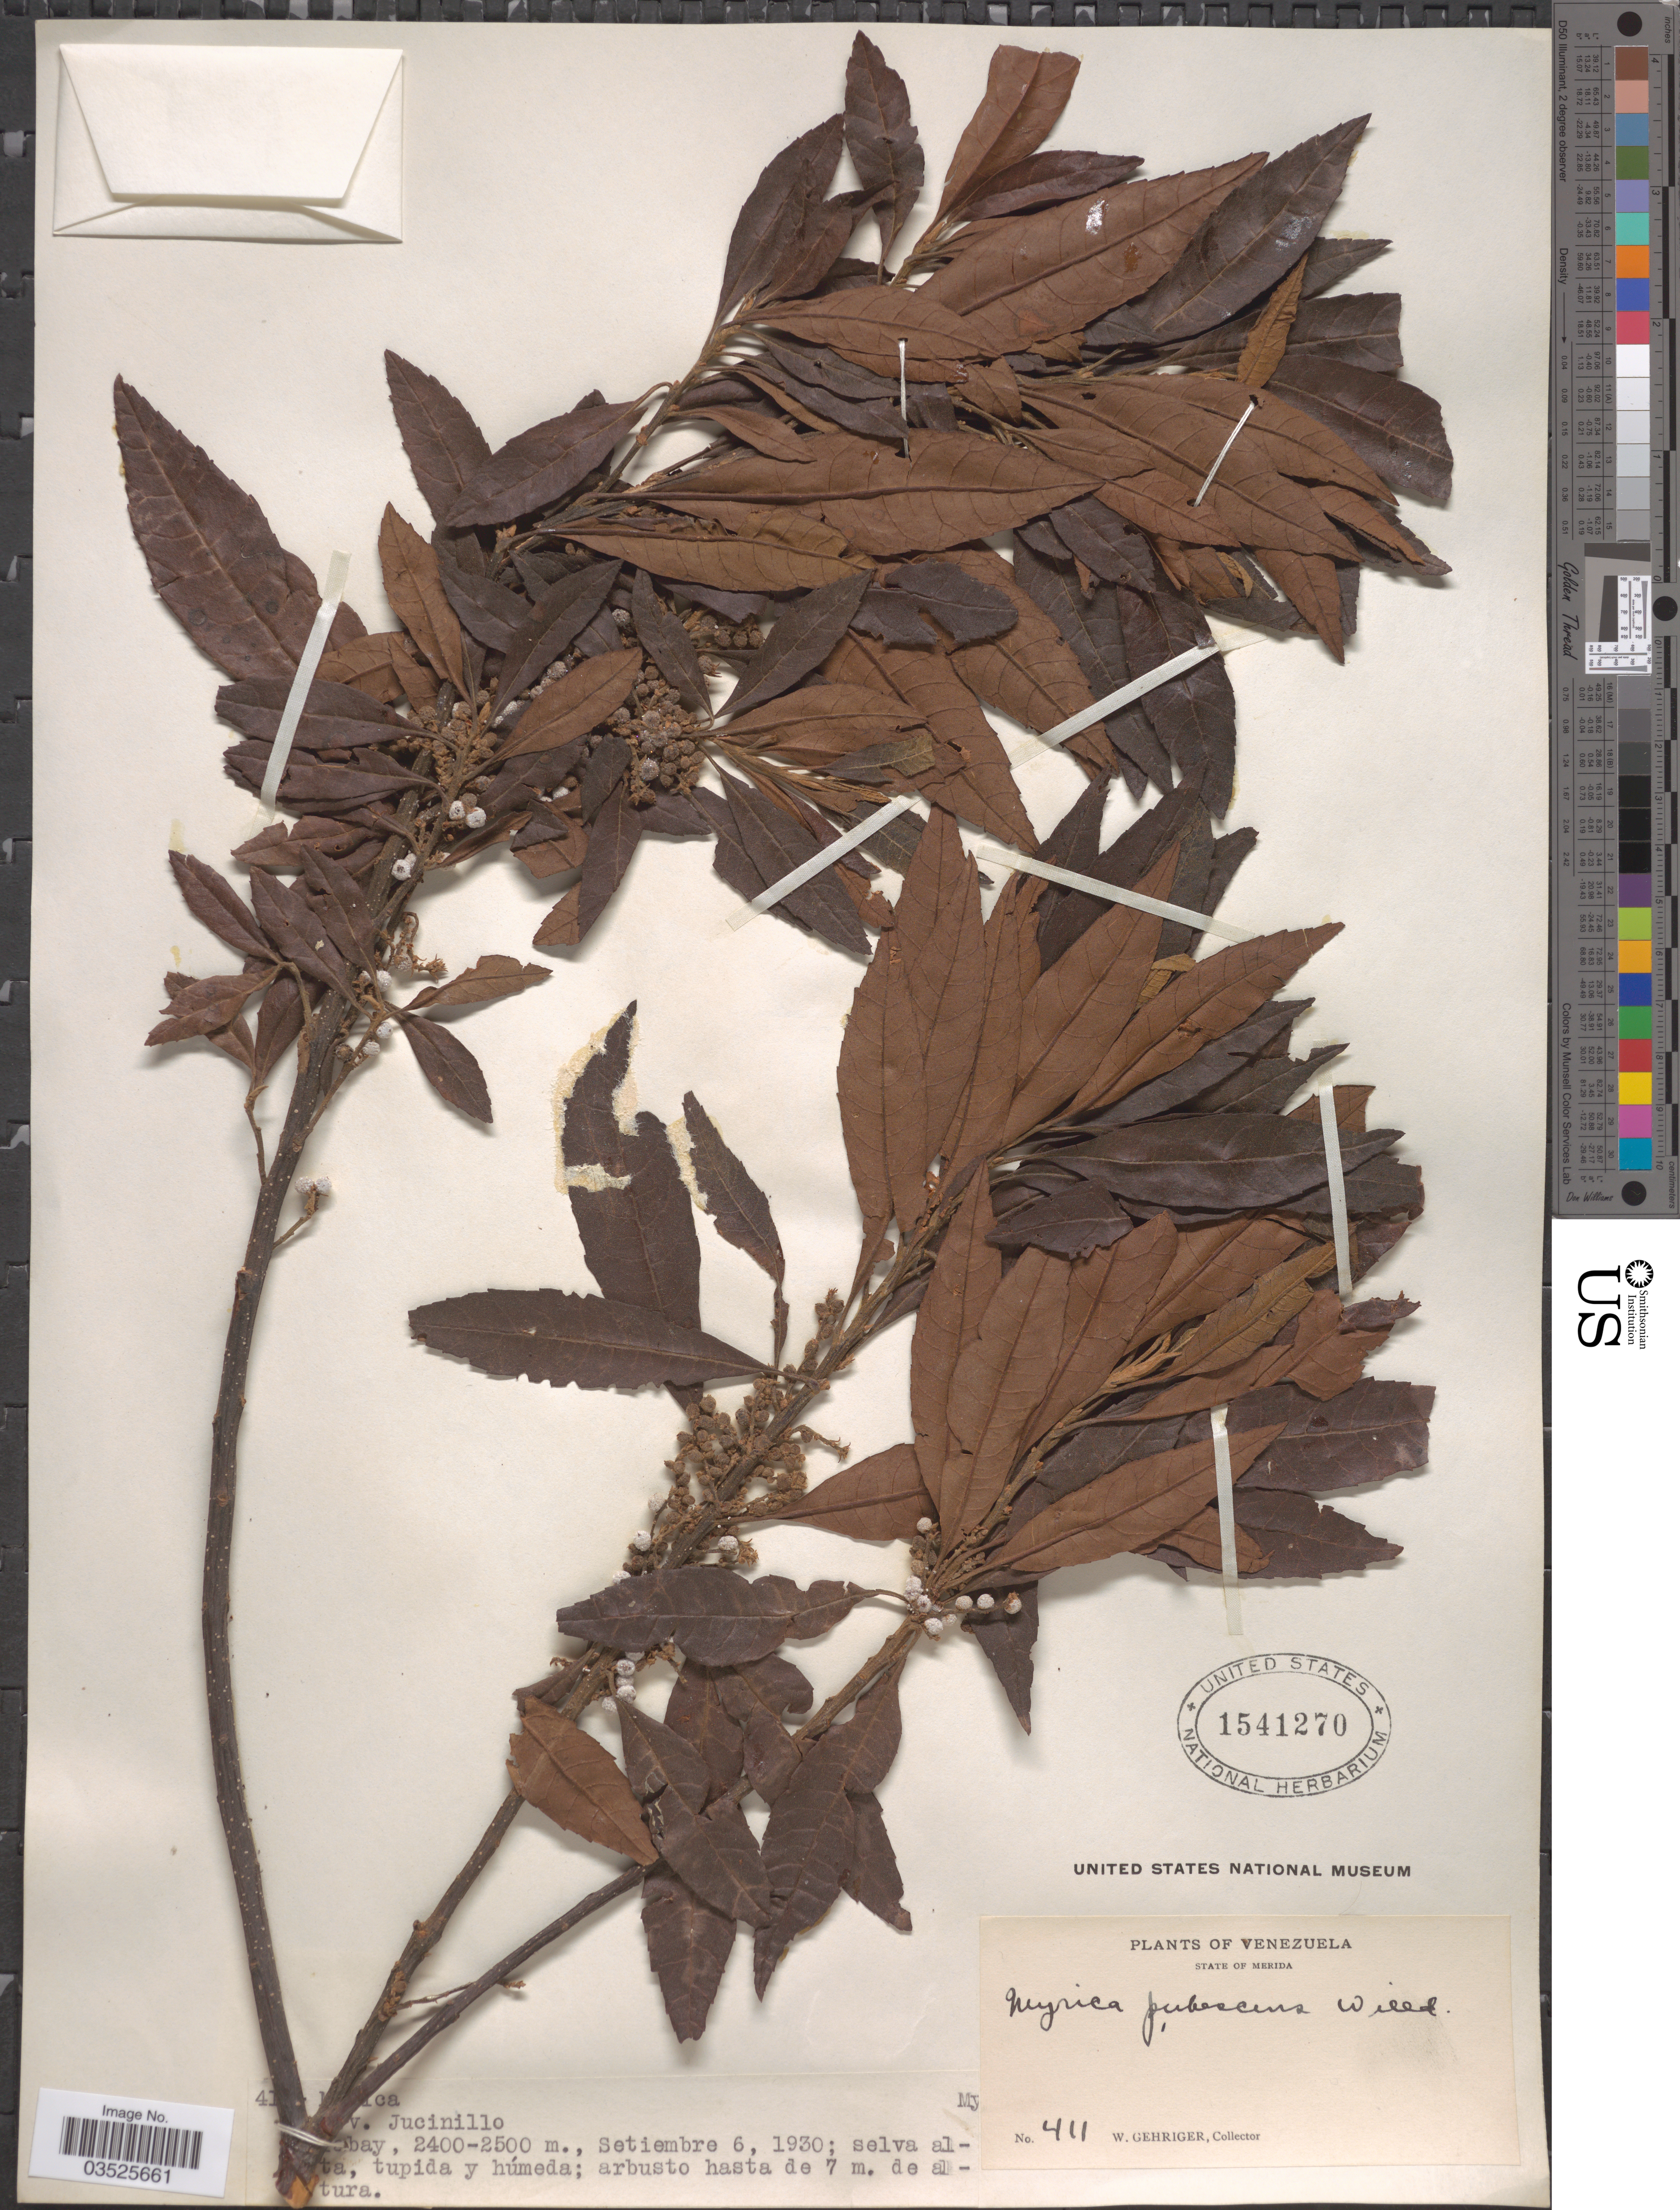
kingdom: Plantae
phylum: Tracheophyta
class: Magnoliopsida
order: Fagales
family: Myricaceae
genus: Morella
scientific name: Morella pubescens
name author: (Humb. & Bonpl. ex Willd.) Wilbur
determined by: Strong, M. T., (US), Smithsonian Institution - National Museum of Natural History (UNITED STATES)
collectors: W. Gehriger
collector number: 411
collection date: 1930-09-06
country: Venezuela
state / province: Mérida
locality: [illegible text] bay.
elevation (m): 2400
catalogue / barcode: US 1541270